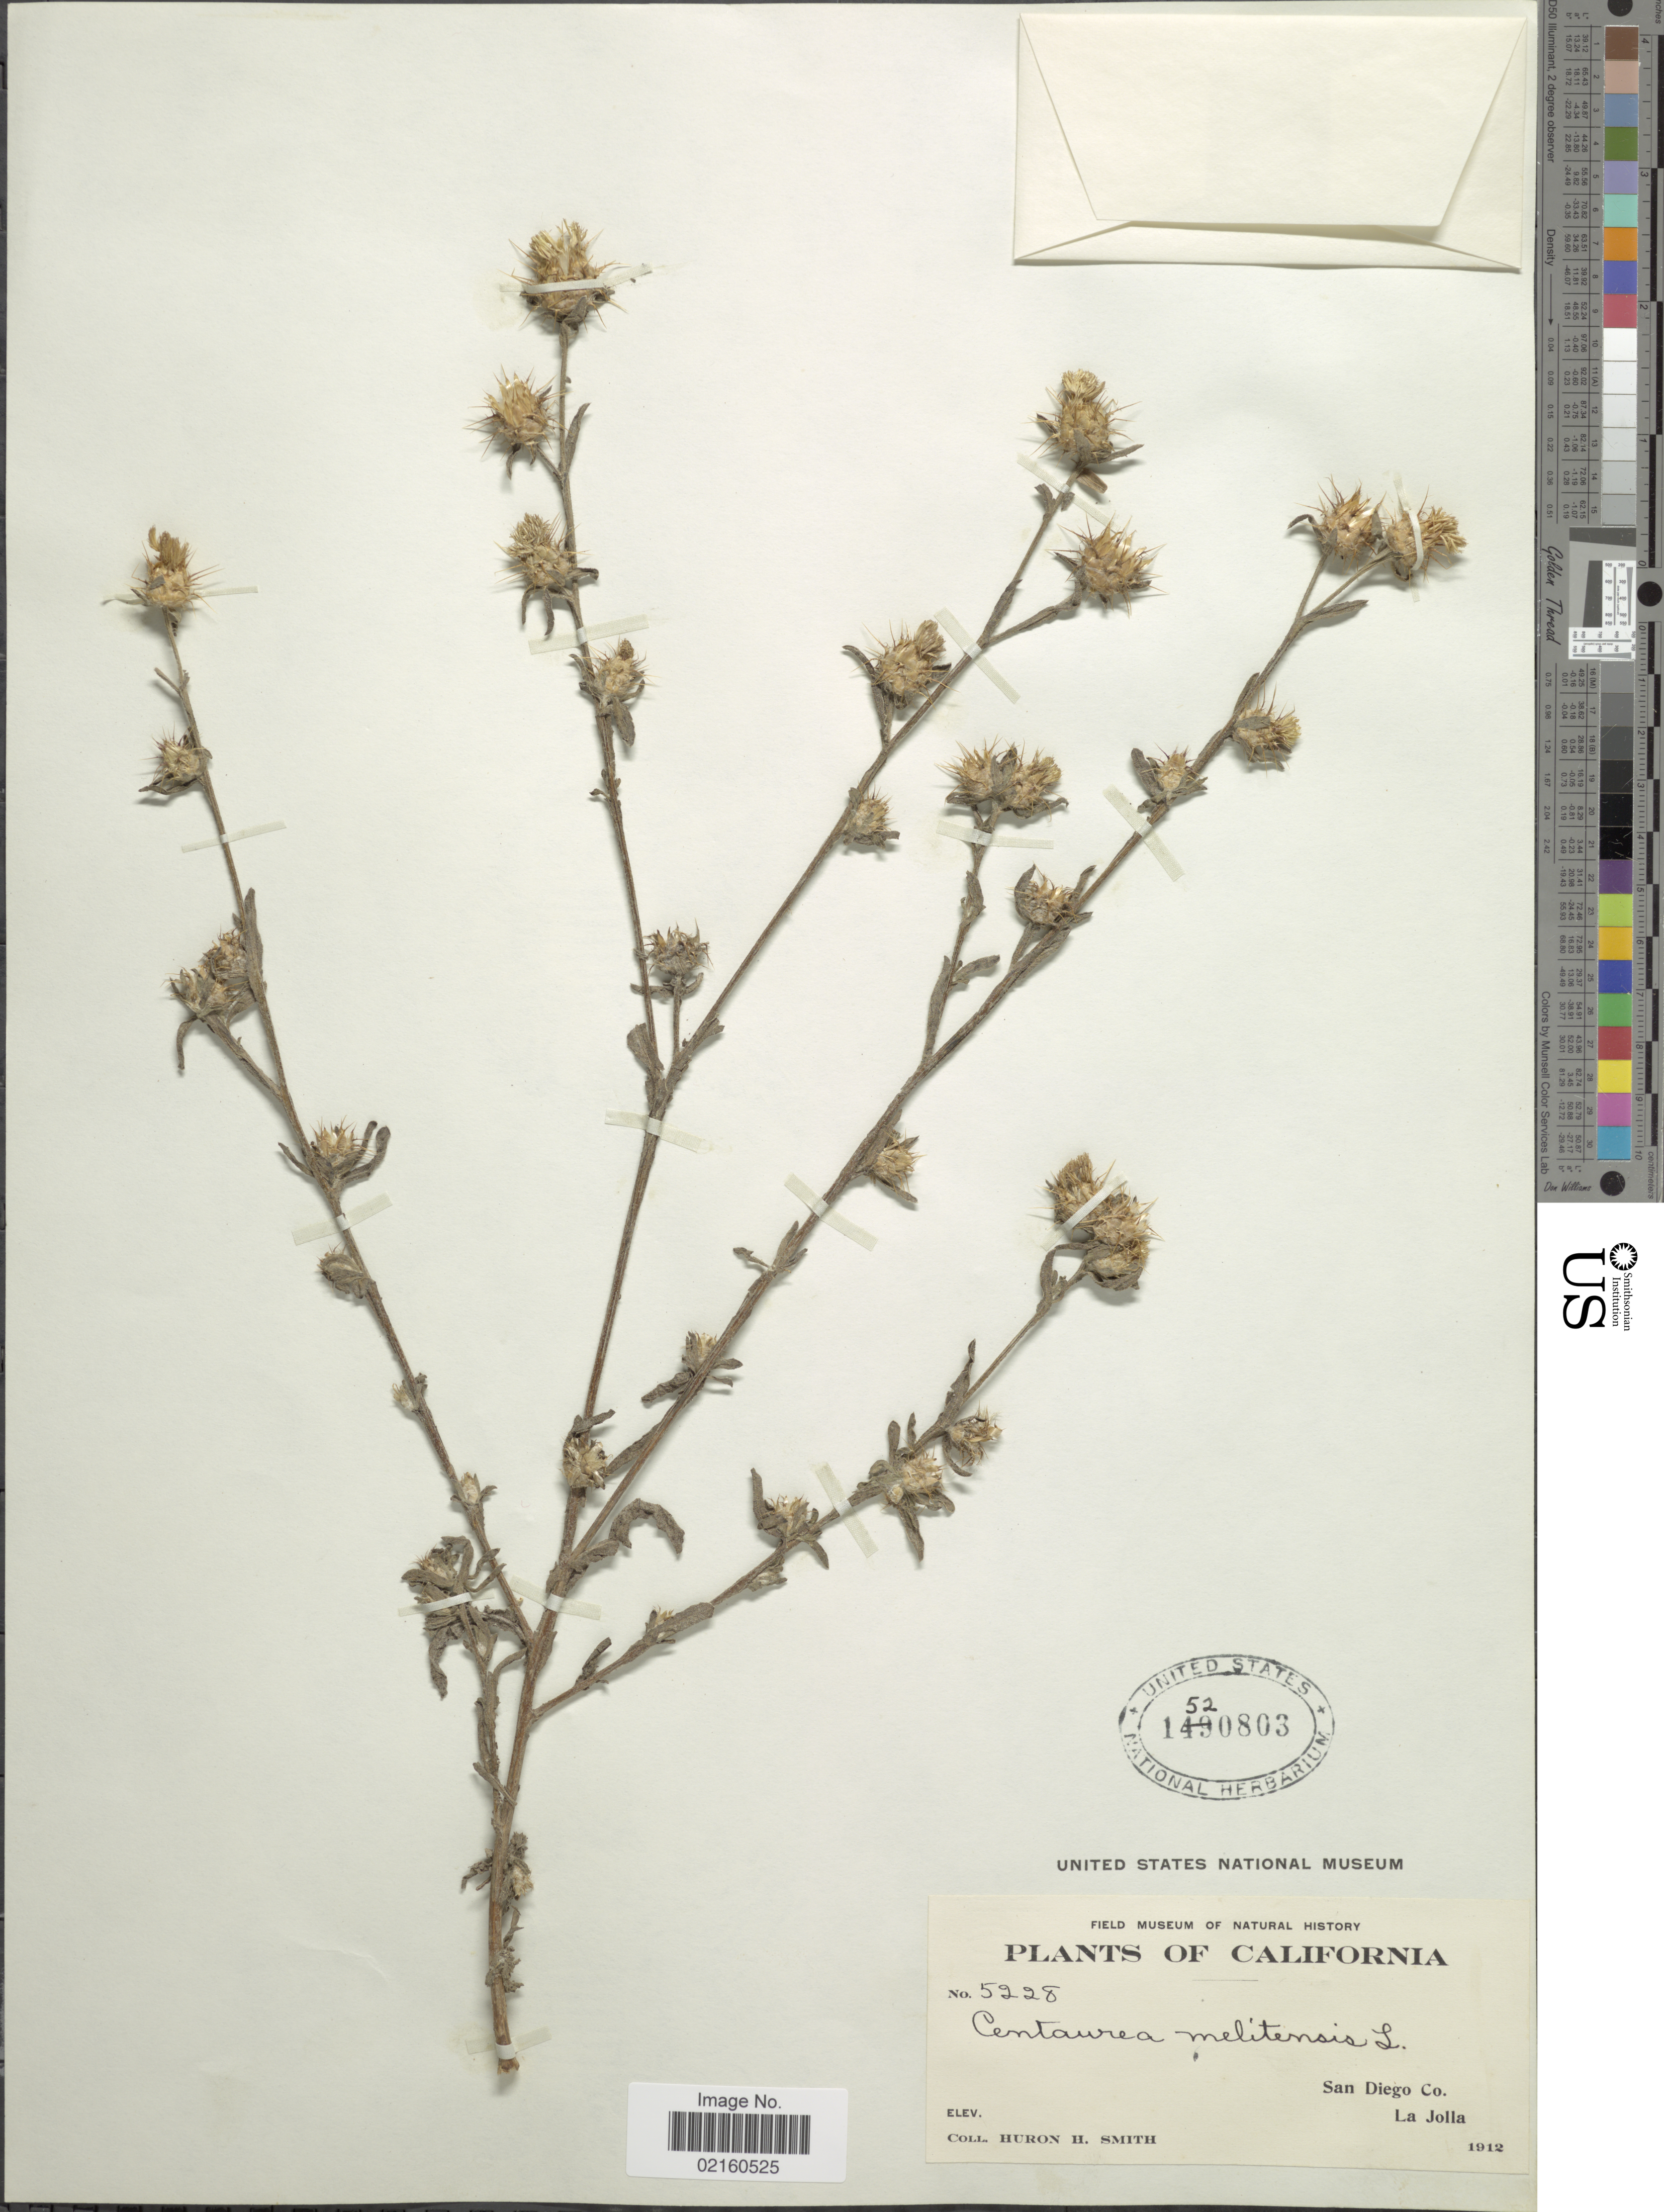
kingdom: Plantae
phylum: Tracheophyta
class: Magnoliopsida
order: Asterales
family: Asteraceae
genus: Centaurea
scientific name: Centaurea melitensis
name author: L.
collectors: Huron H. Smith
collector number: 5228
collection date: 1912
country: United States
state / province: California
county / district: San Diego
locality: San Diego Co., La Jolla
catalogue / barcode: US 1520803